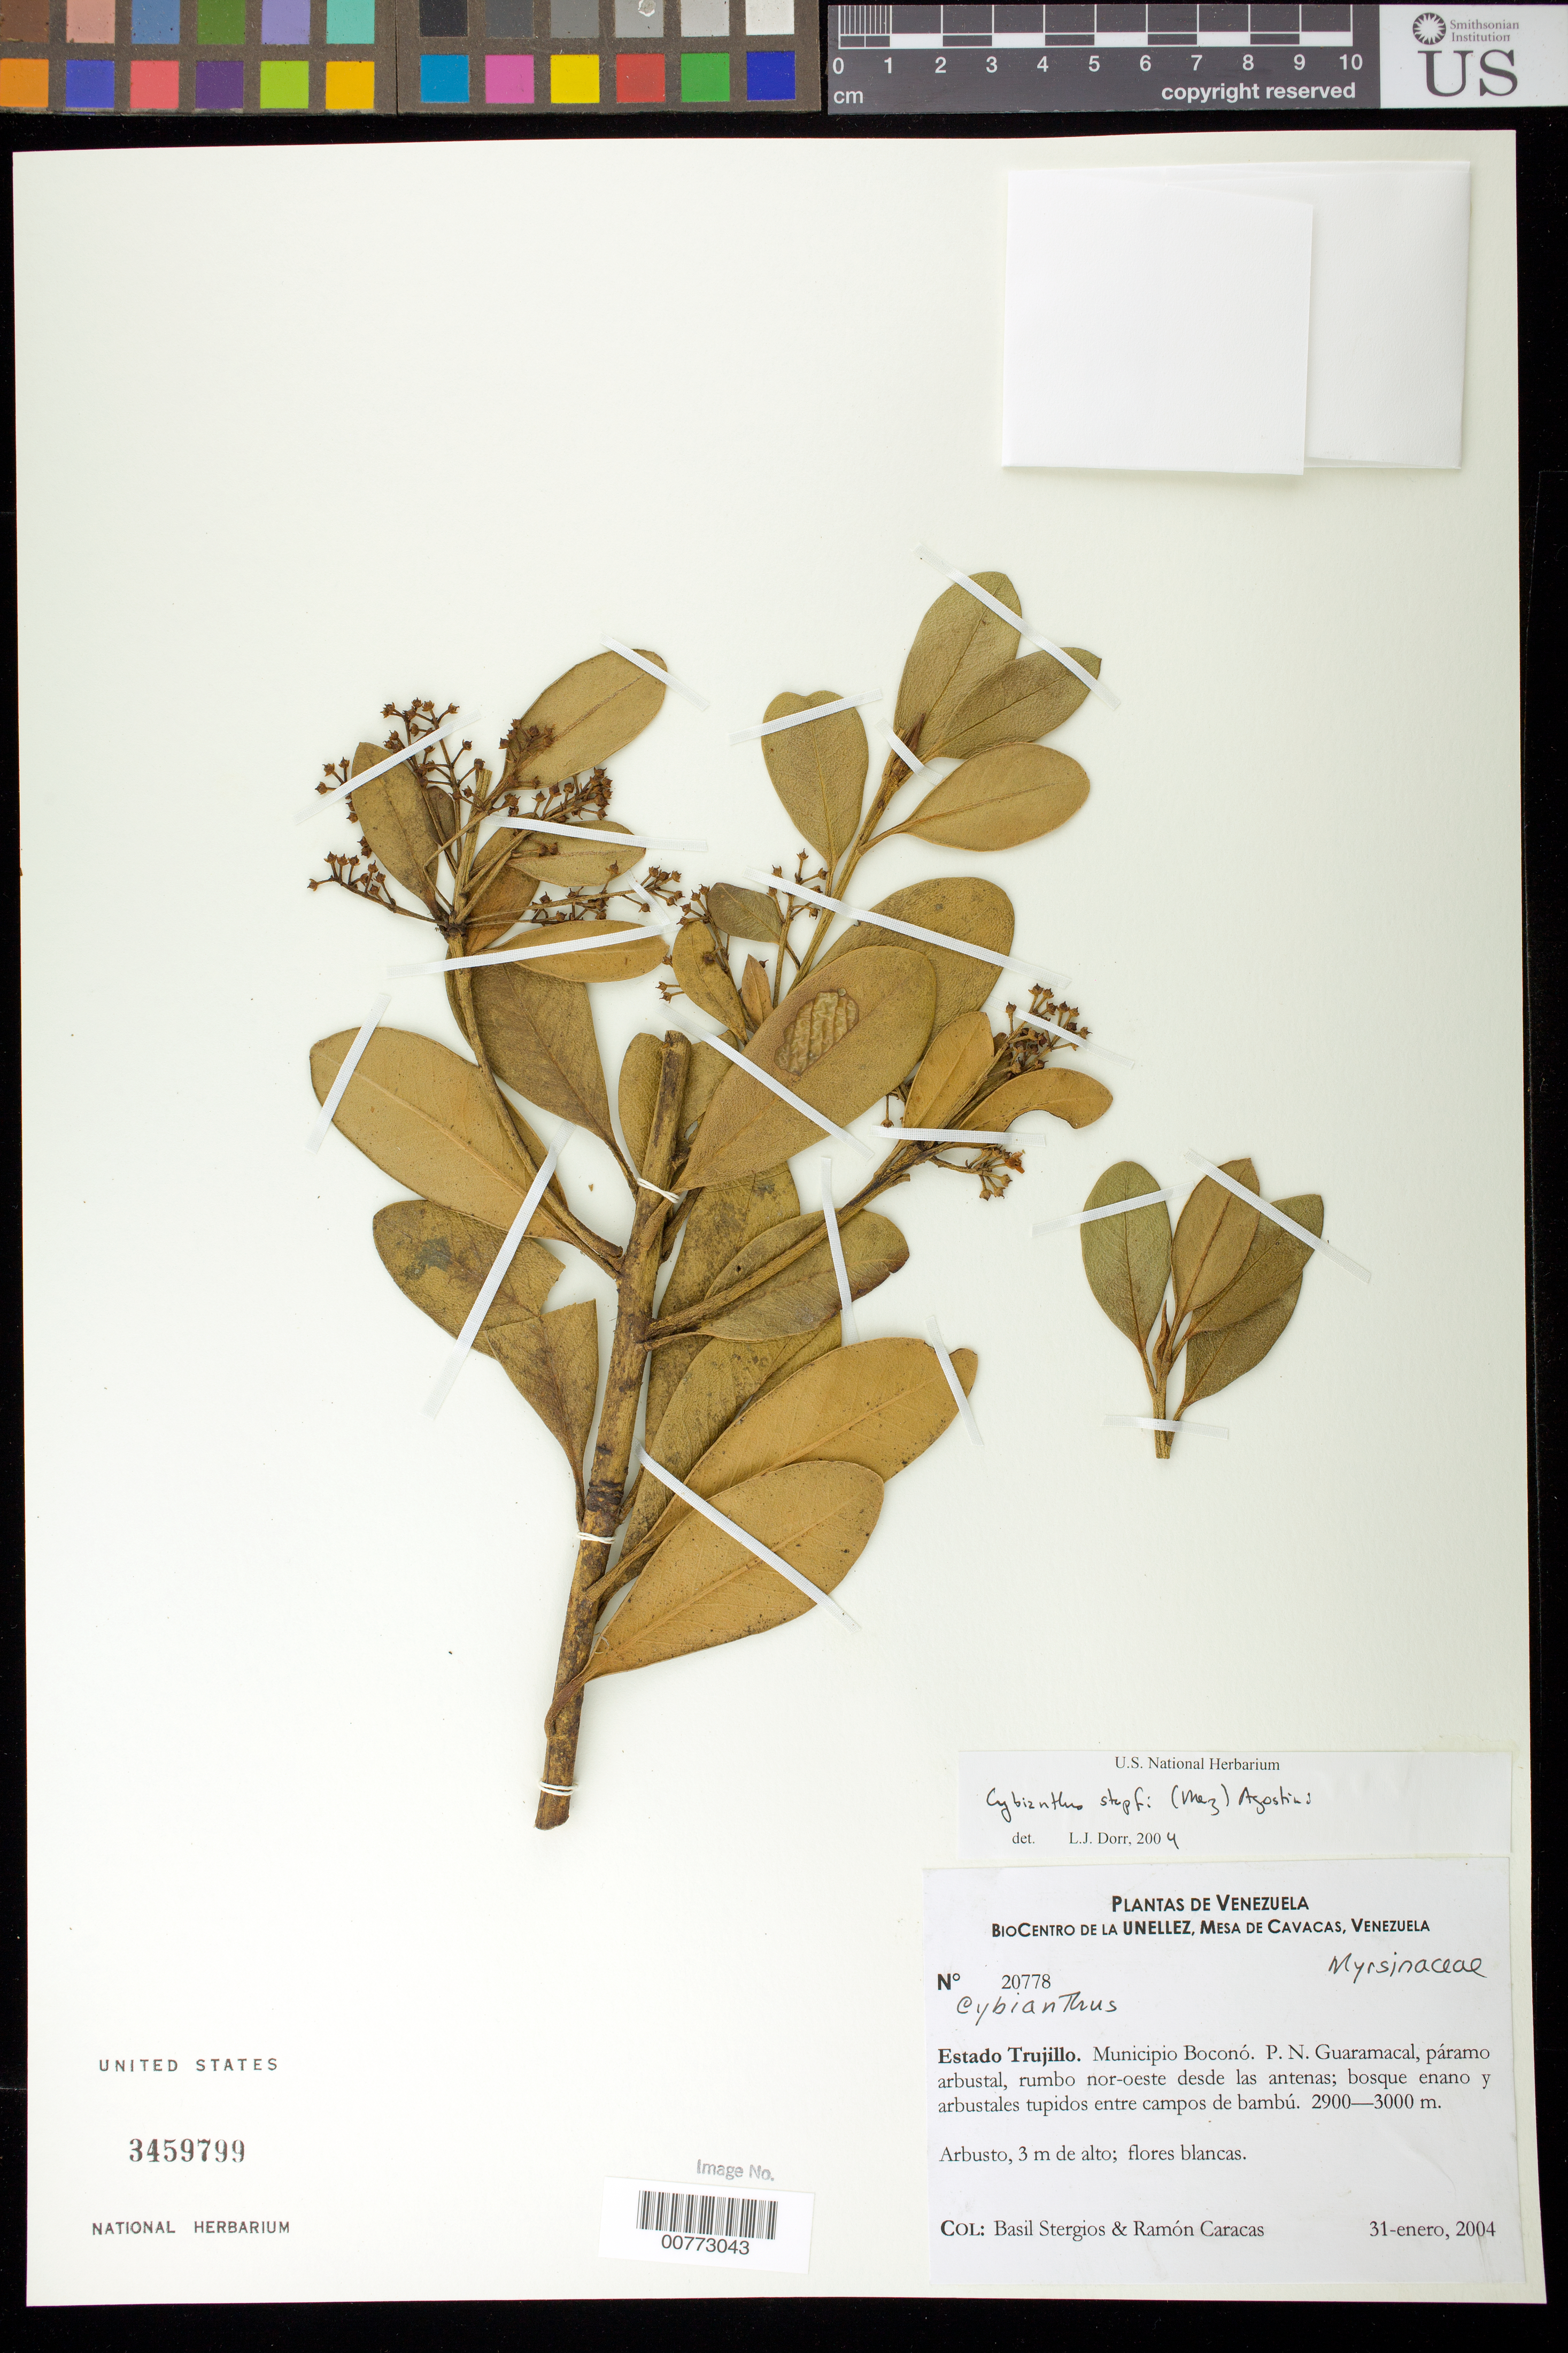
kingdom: Plantae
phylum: Tracheophyta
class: Magnoliopsida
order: Ericales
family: Primulaceae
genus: Cybianthus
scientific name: Cybianthus stapfii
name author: (Mez) G. Agostini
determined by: Dorr, L. J., (BOT), Smithsonian Institution - National Museum of Natural History (UNITED STATES)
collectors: B. G. Stergios & R. Caracas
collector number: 20778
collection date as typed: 31 Jan 2004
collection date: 2004-01-31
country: Venezuela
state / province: Trujillo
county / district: Boconó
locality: Parque Nacional Guaramacal, rumbo NE desde las antenas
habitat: Páramo arbustal.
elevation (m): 2900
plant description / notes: PORT, US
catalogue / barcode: US 3459799